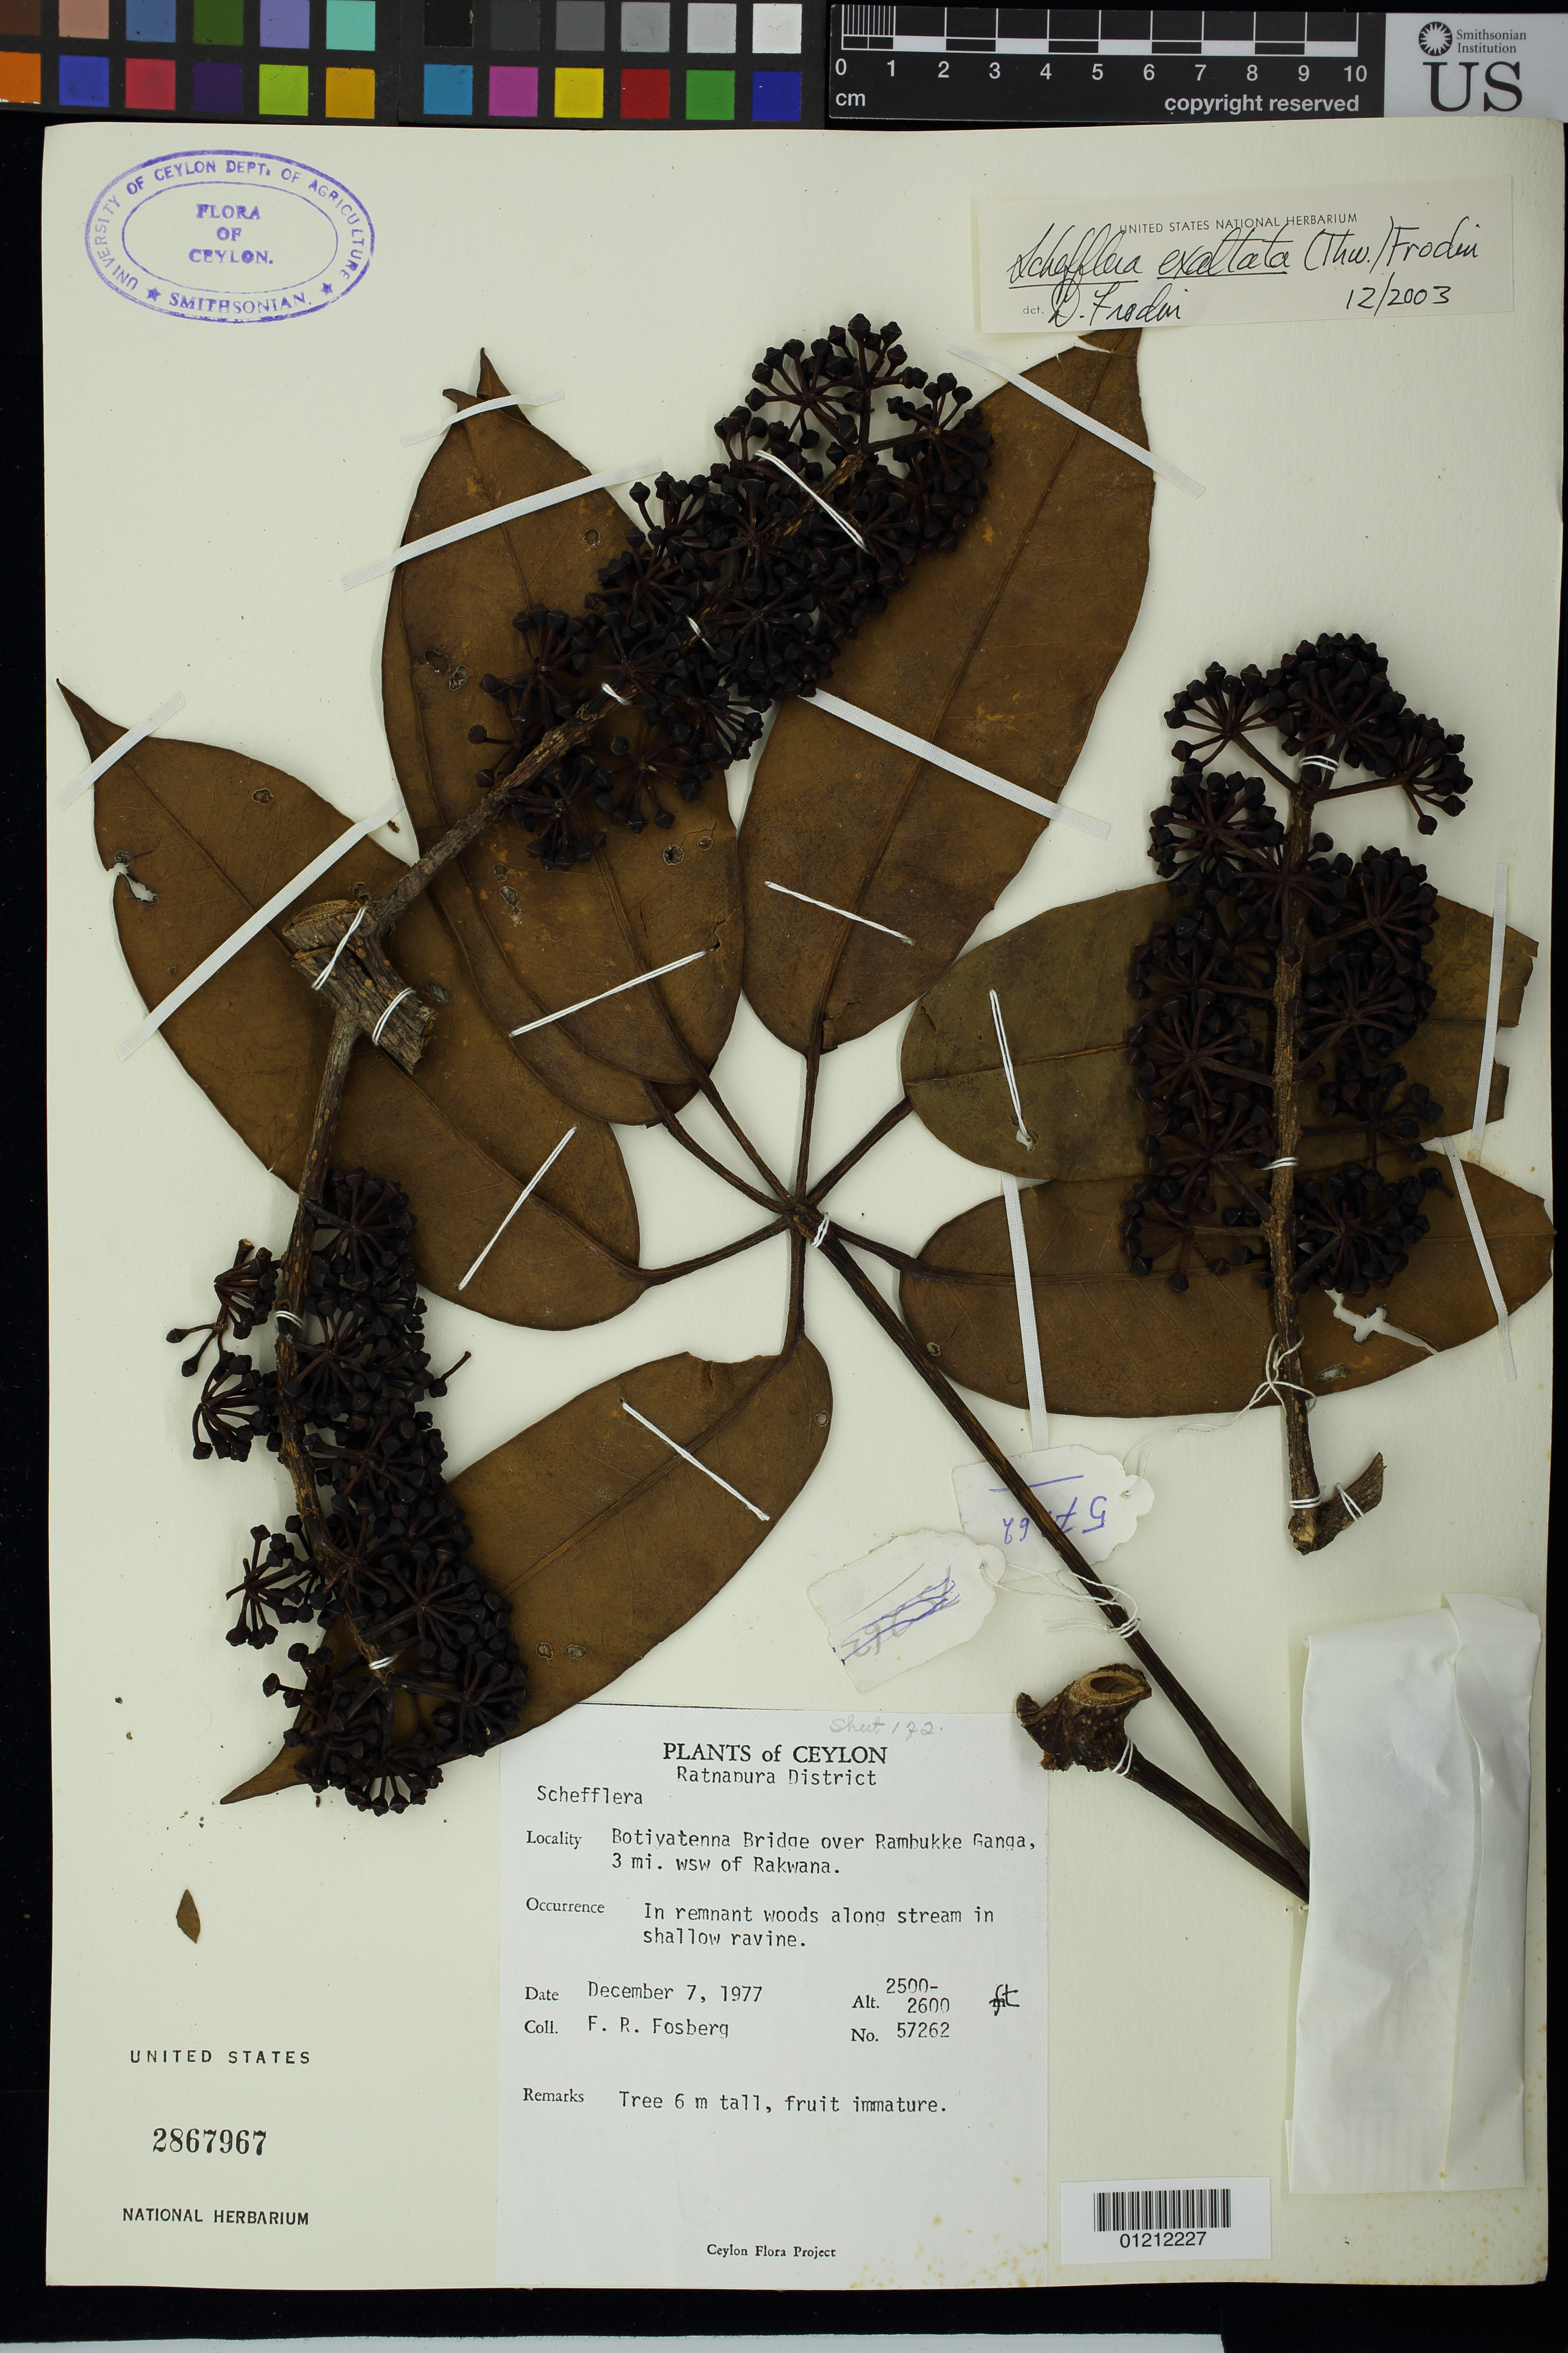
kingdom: Plantae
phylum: Tracheophyta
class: Magnoliopsida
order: Apiales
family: Araliaceae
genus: Schefflera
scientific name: Schefflera exaltata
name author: (Thwaites) Frodin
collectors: F. R. Fosberg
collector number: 57262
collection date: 1977-12-07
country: Sri Lanka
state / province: Sabaragamuwa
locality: Ratnapura Dist. Botiyatenna Bridge over Rambukke Ganga, 3 miles WW of Rakwana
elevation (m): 762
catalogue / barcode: US 2867967